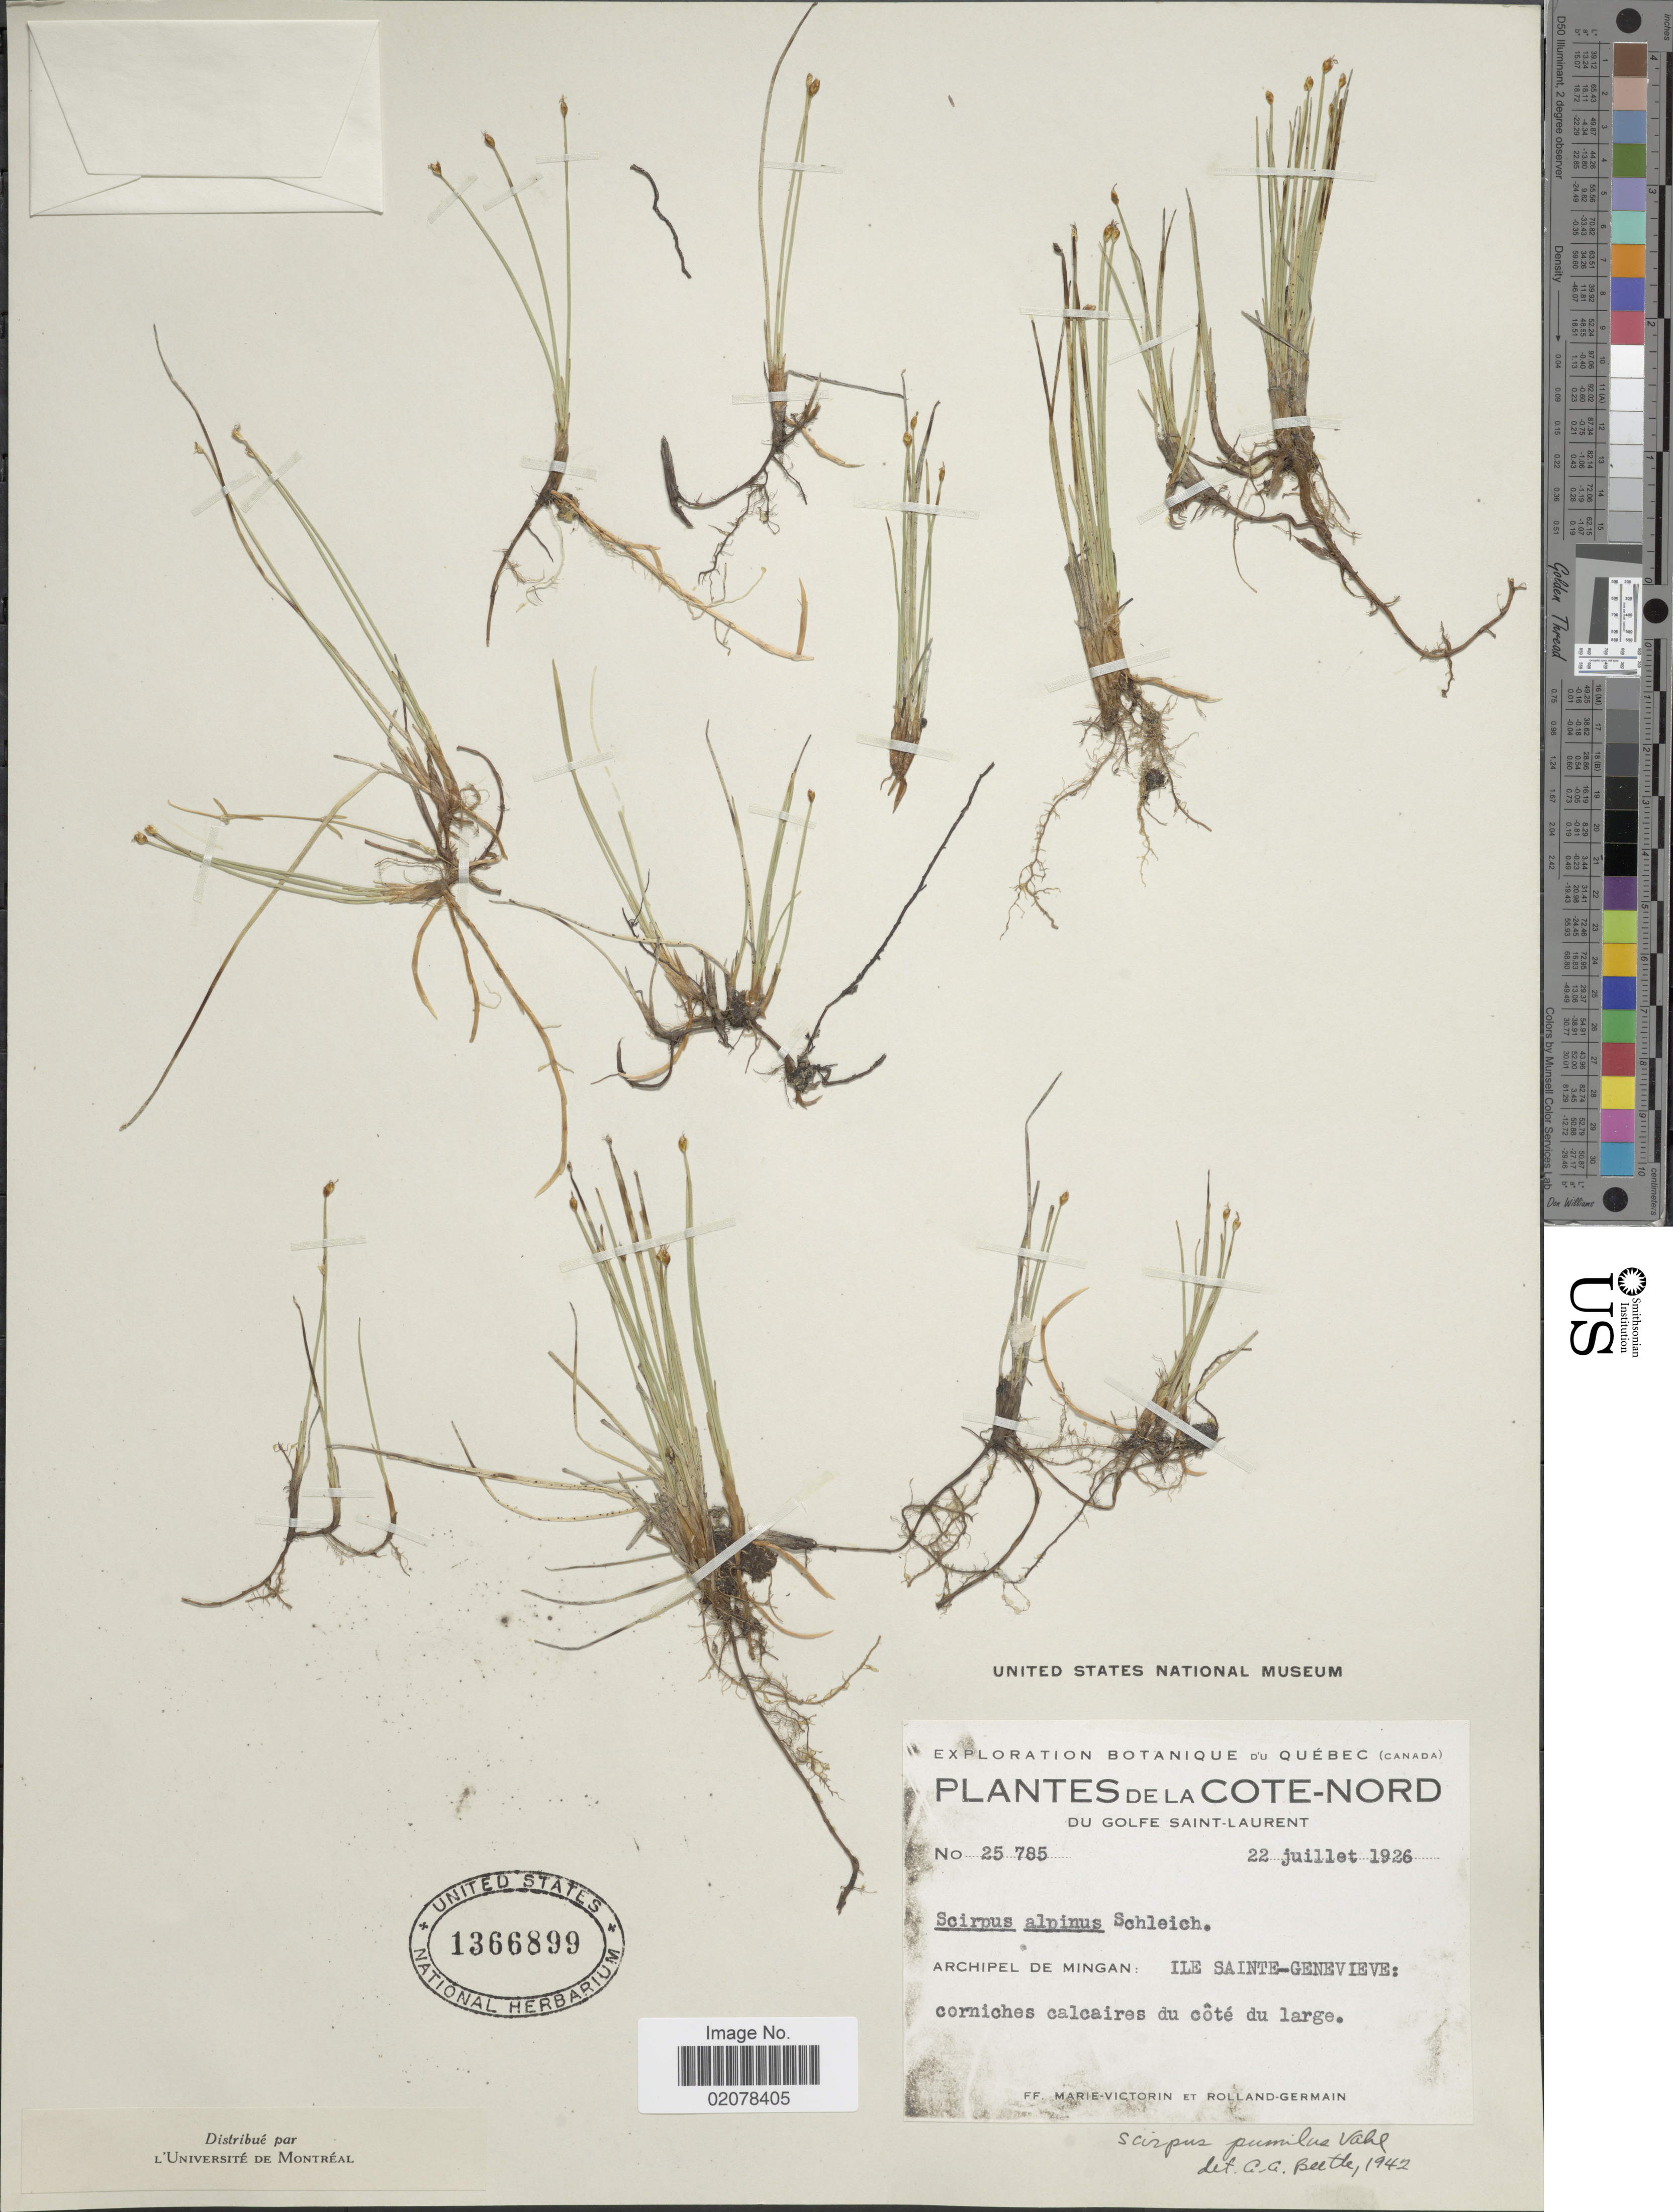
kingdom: Plantae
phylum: Tracheophyta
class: Liliopsida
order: Poales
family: Cyperaceae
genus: Trichophorum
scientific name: Trichophorum pumilum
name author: (Vahl) Schinz & Thell.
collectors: F. Marie-Victorin & Rolland-Germain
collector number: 25785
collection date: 1926-07-22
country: Canada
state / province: Quebec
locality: De la Cote-Nord, Archipel de Mingan: Ile Sainte-Genevieve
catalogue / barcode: US 1366899